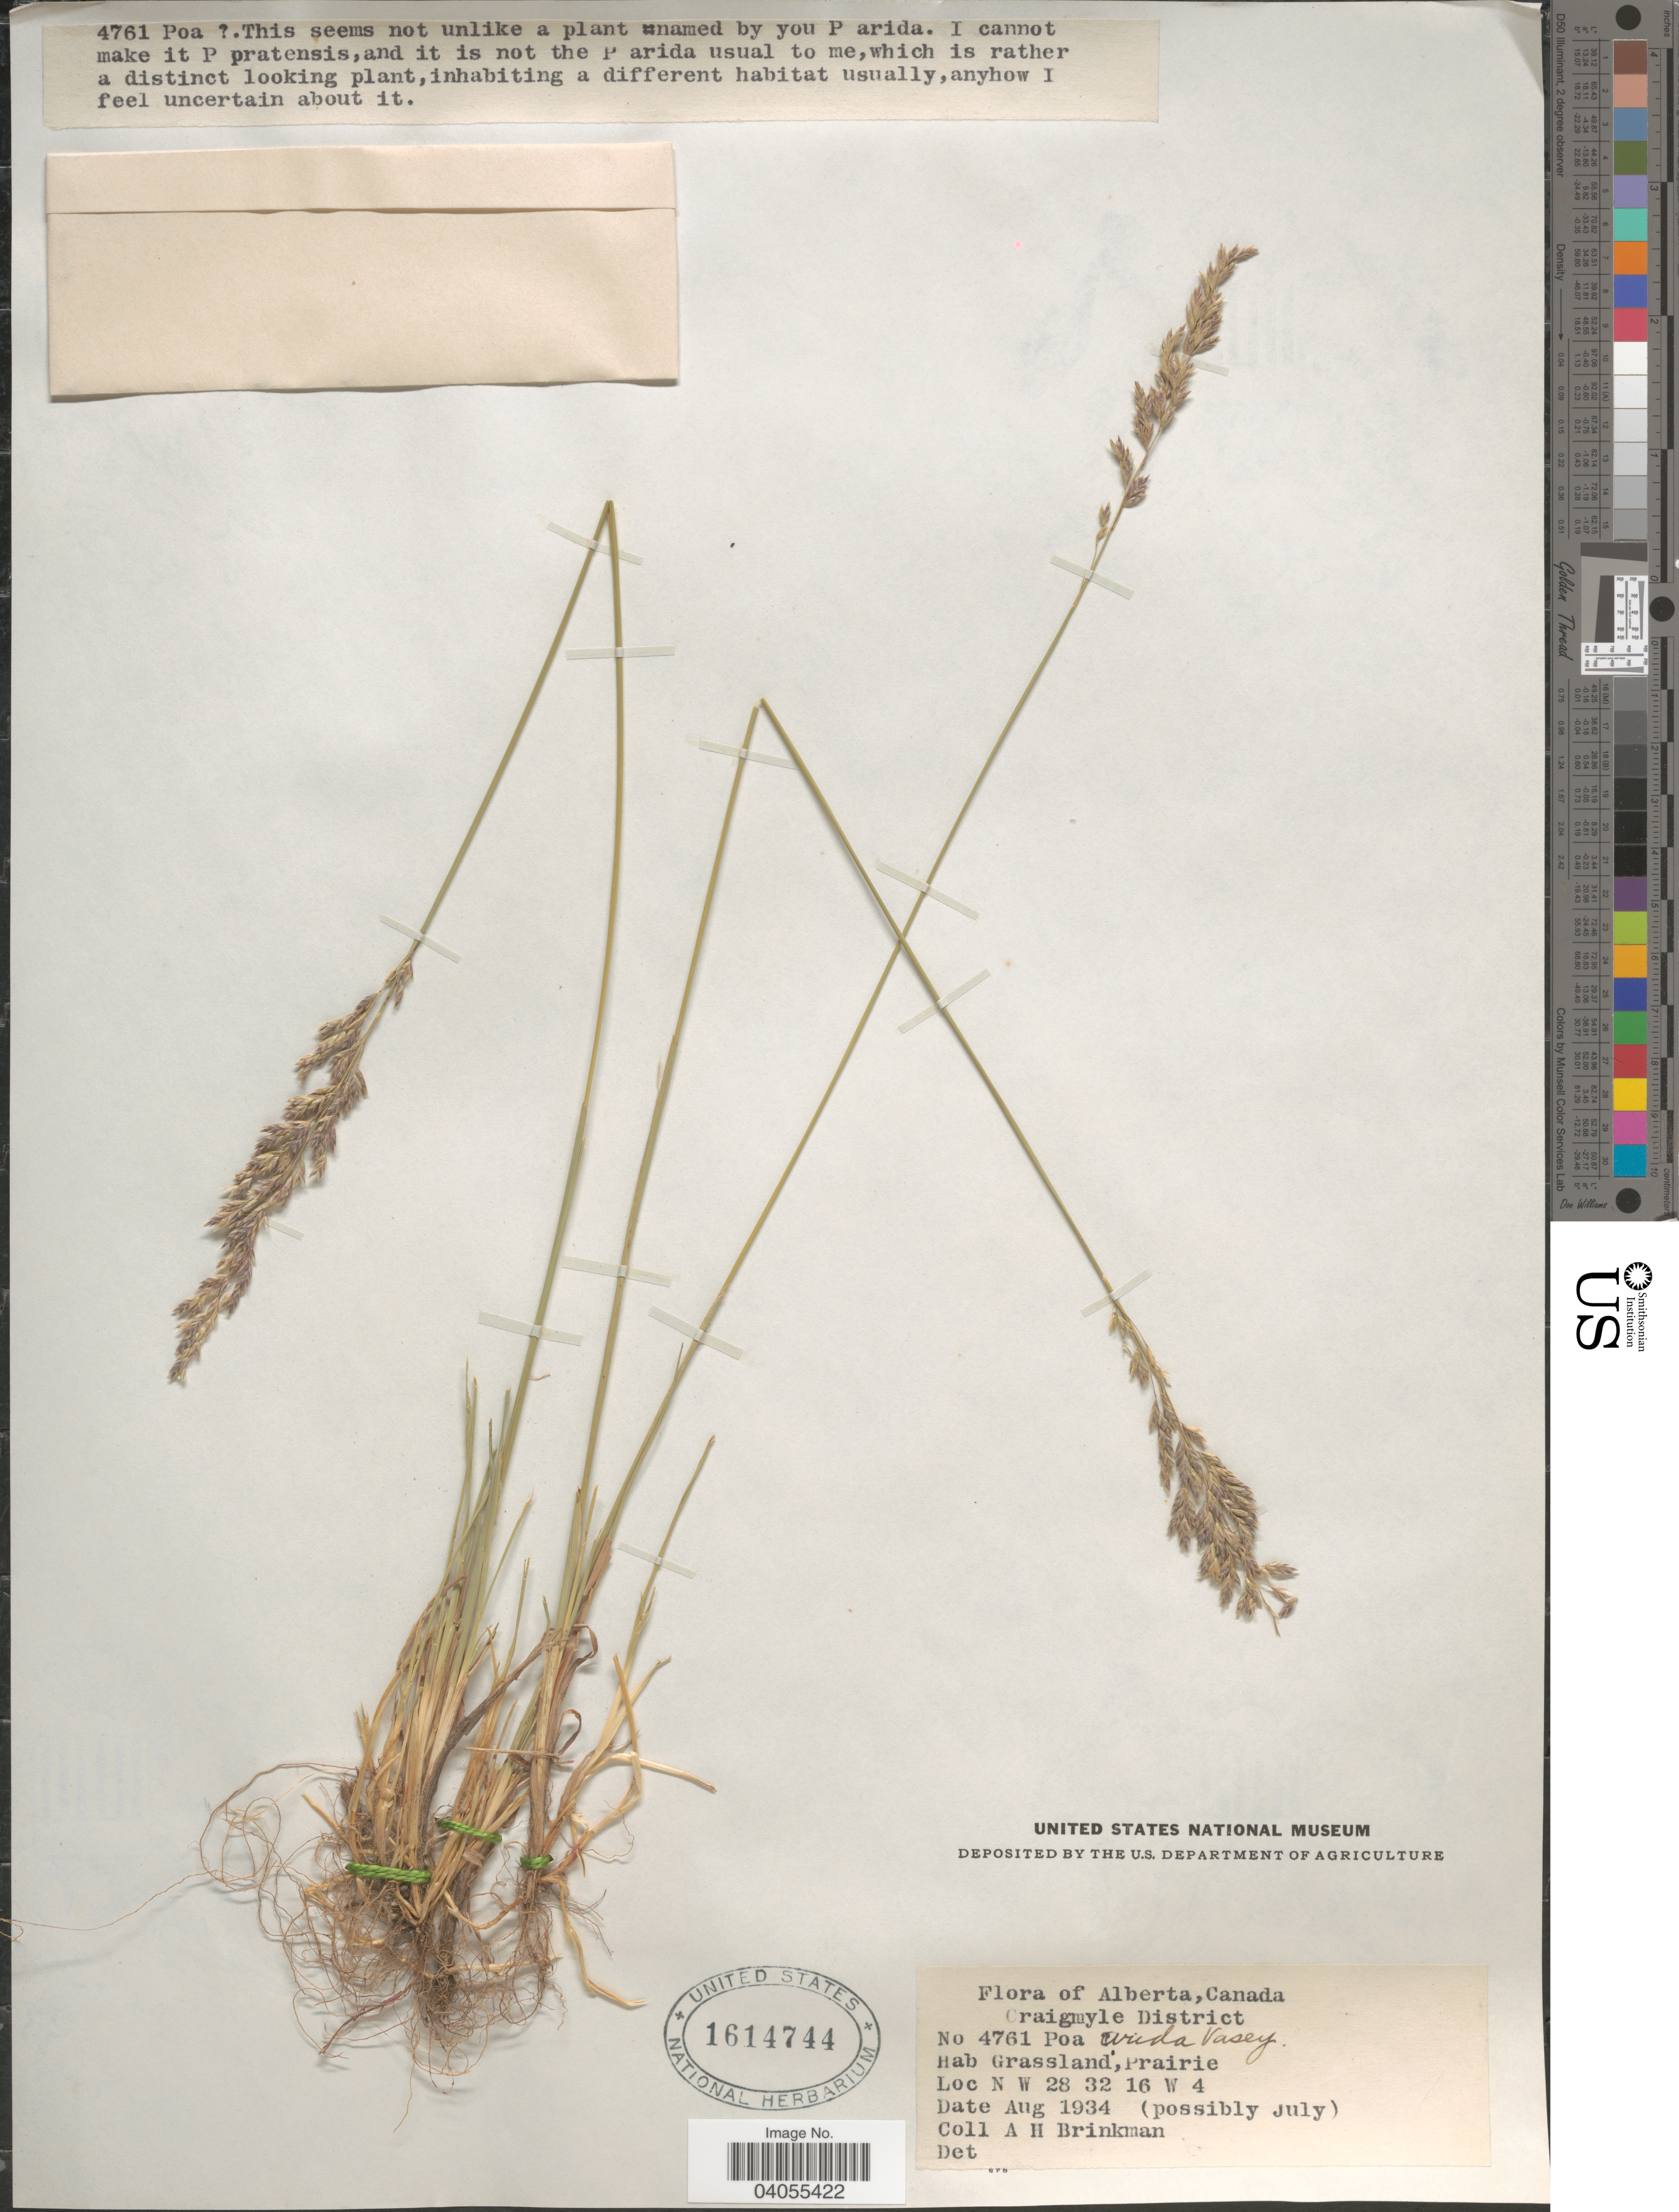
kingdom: Plantae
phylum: Tracheophyta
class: Liliopsida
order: Poales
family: Poaceae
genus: Poa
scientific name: Poa arida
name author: Vasey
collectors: A. Brinkman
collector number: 4761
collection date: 1934-08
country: Canada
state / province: Alberta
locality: Carigmyle District. N W 28 32 16 W 4.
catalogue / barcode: US 1614744